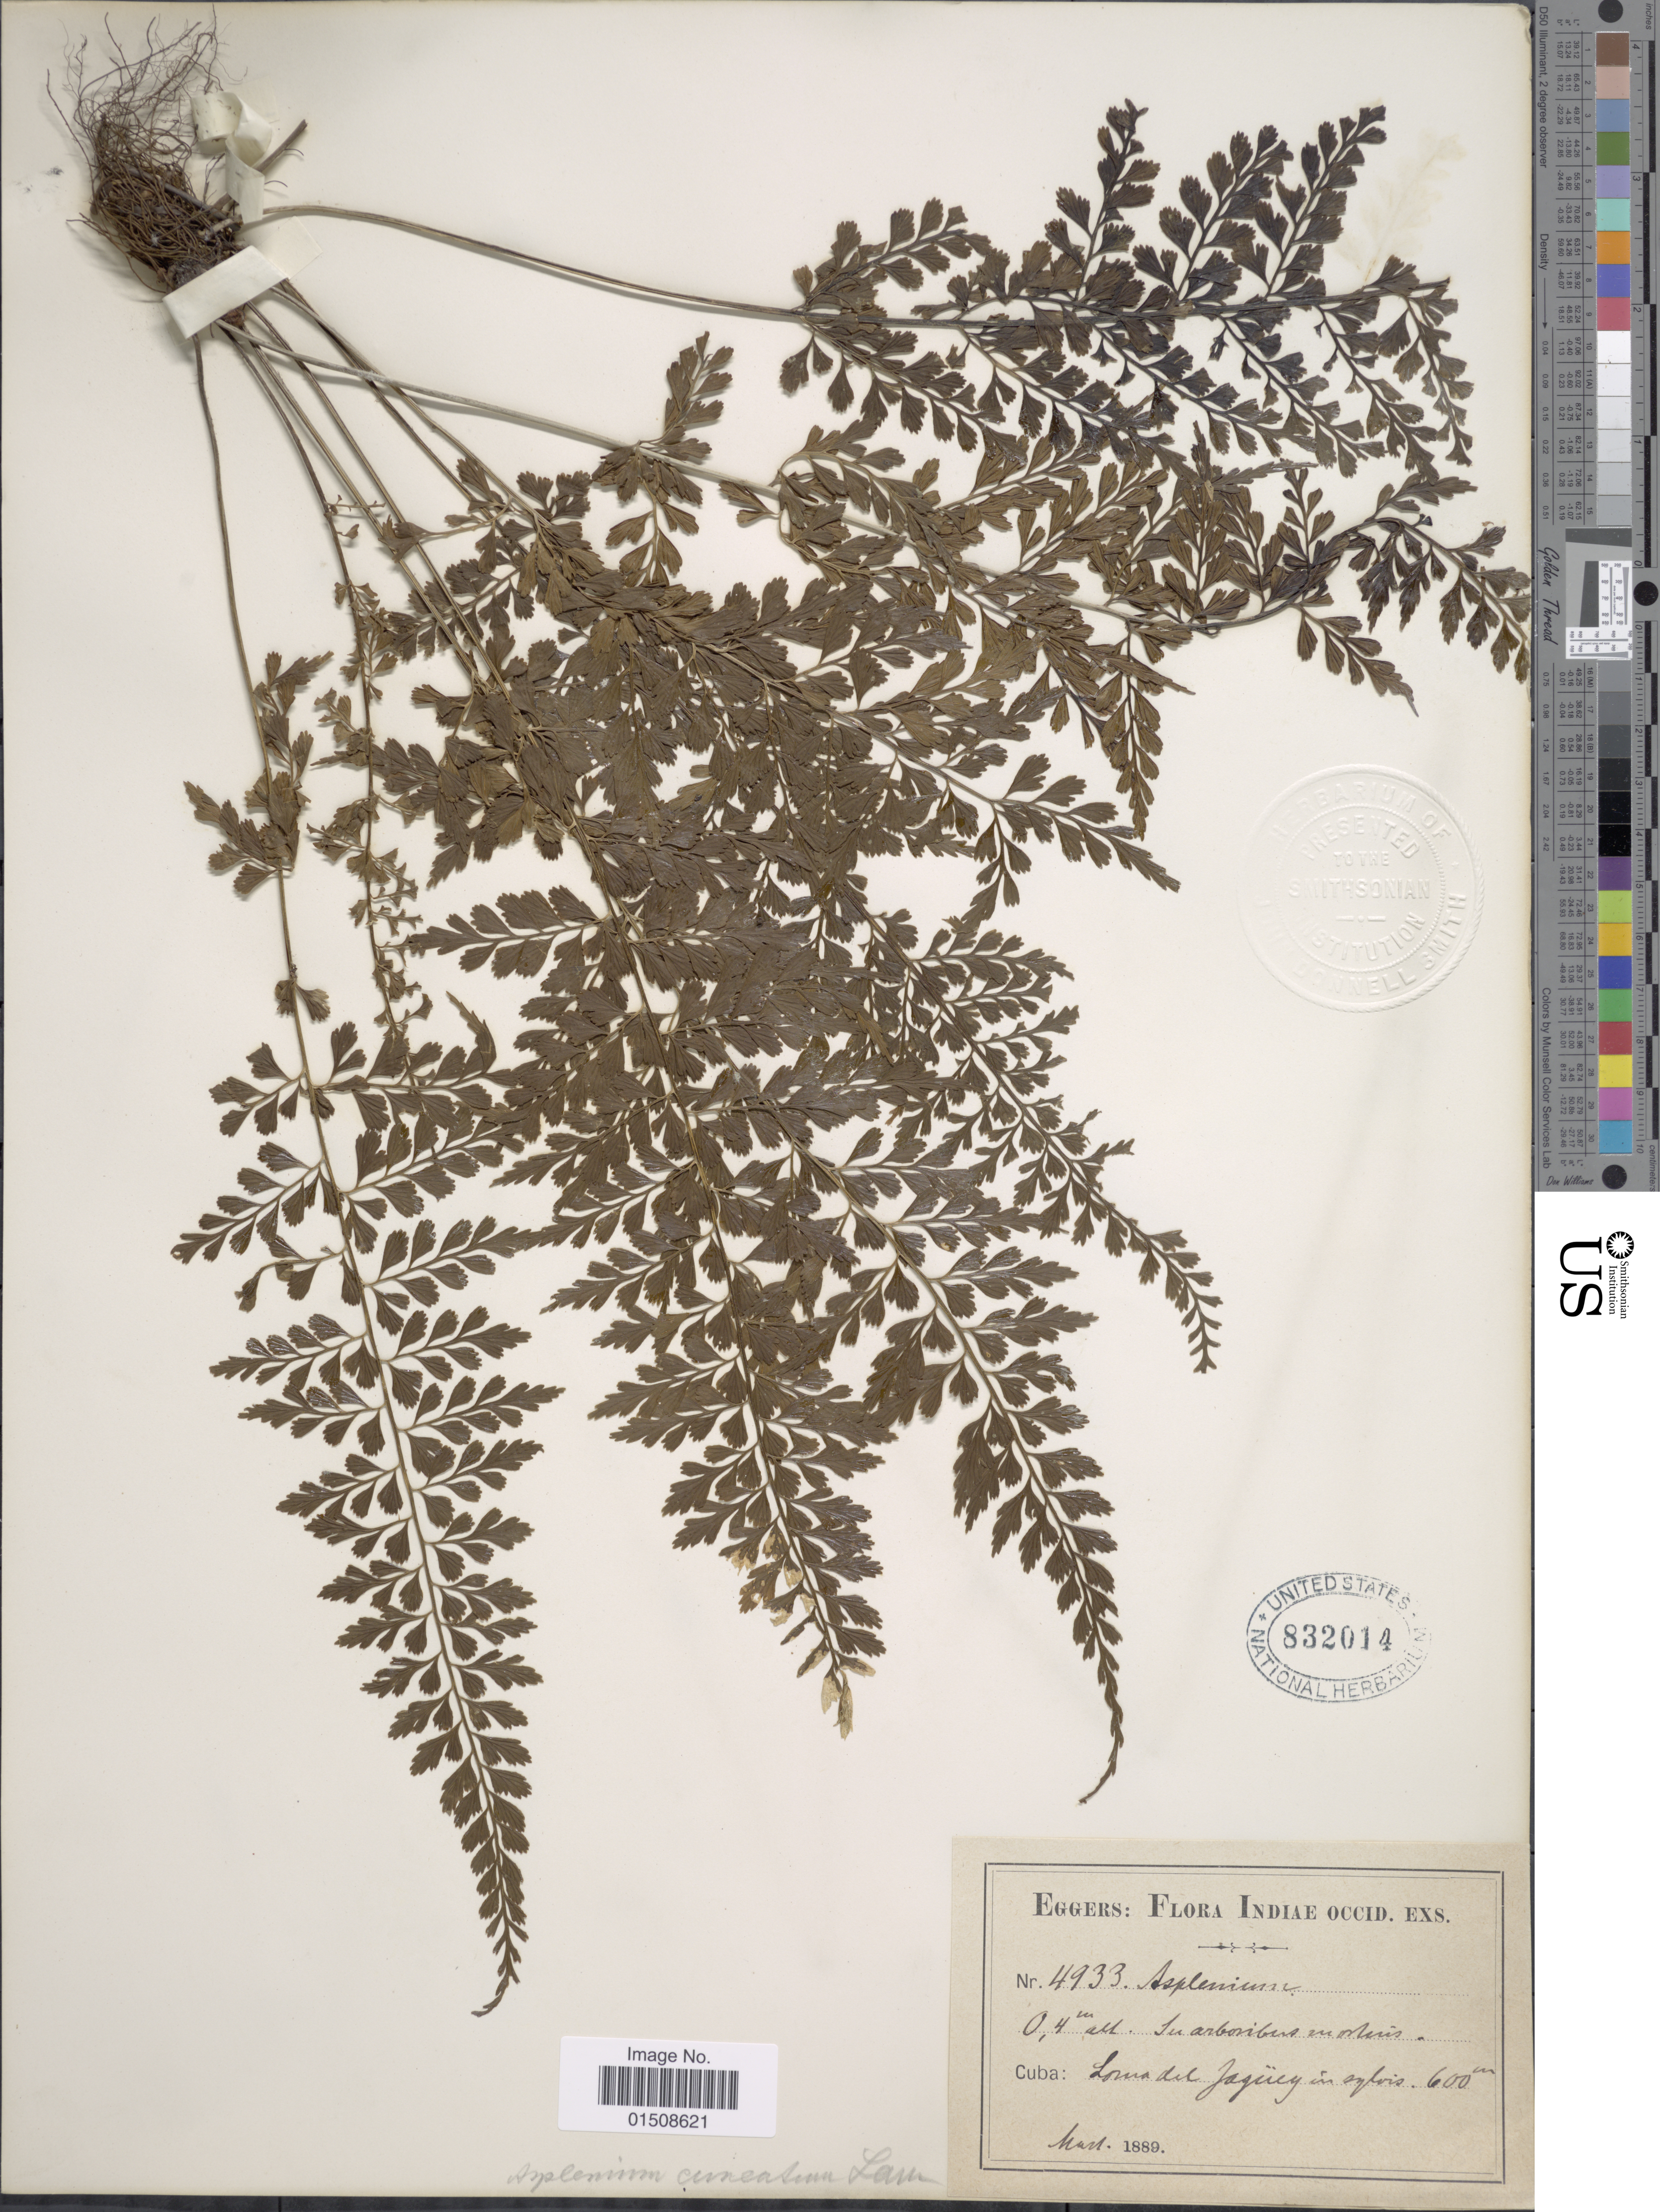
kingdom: Plantae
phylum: Tracheophyta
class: Polypodiopsida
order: Polypodiales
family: Aspleniaceae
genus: Asplenium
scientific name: Asplenium cuneatum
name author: Lam.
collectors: -. Eggers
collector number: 4933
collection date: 1889-03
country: Cuba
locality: Loma del Jaguey in sylvis. Indiae occid.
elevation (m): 600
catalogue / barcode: US 832014